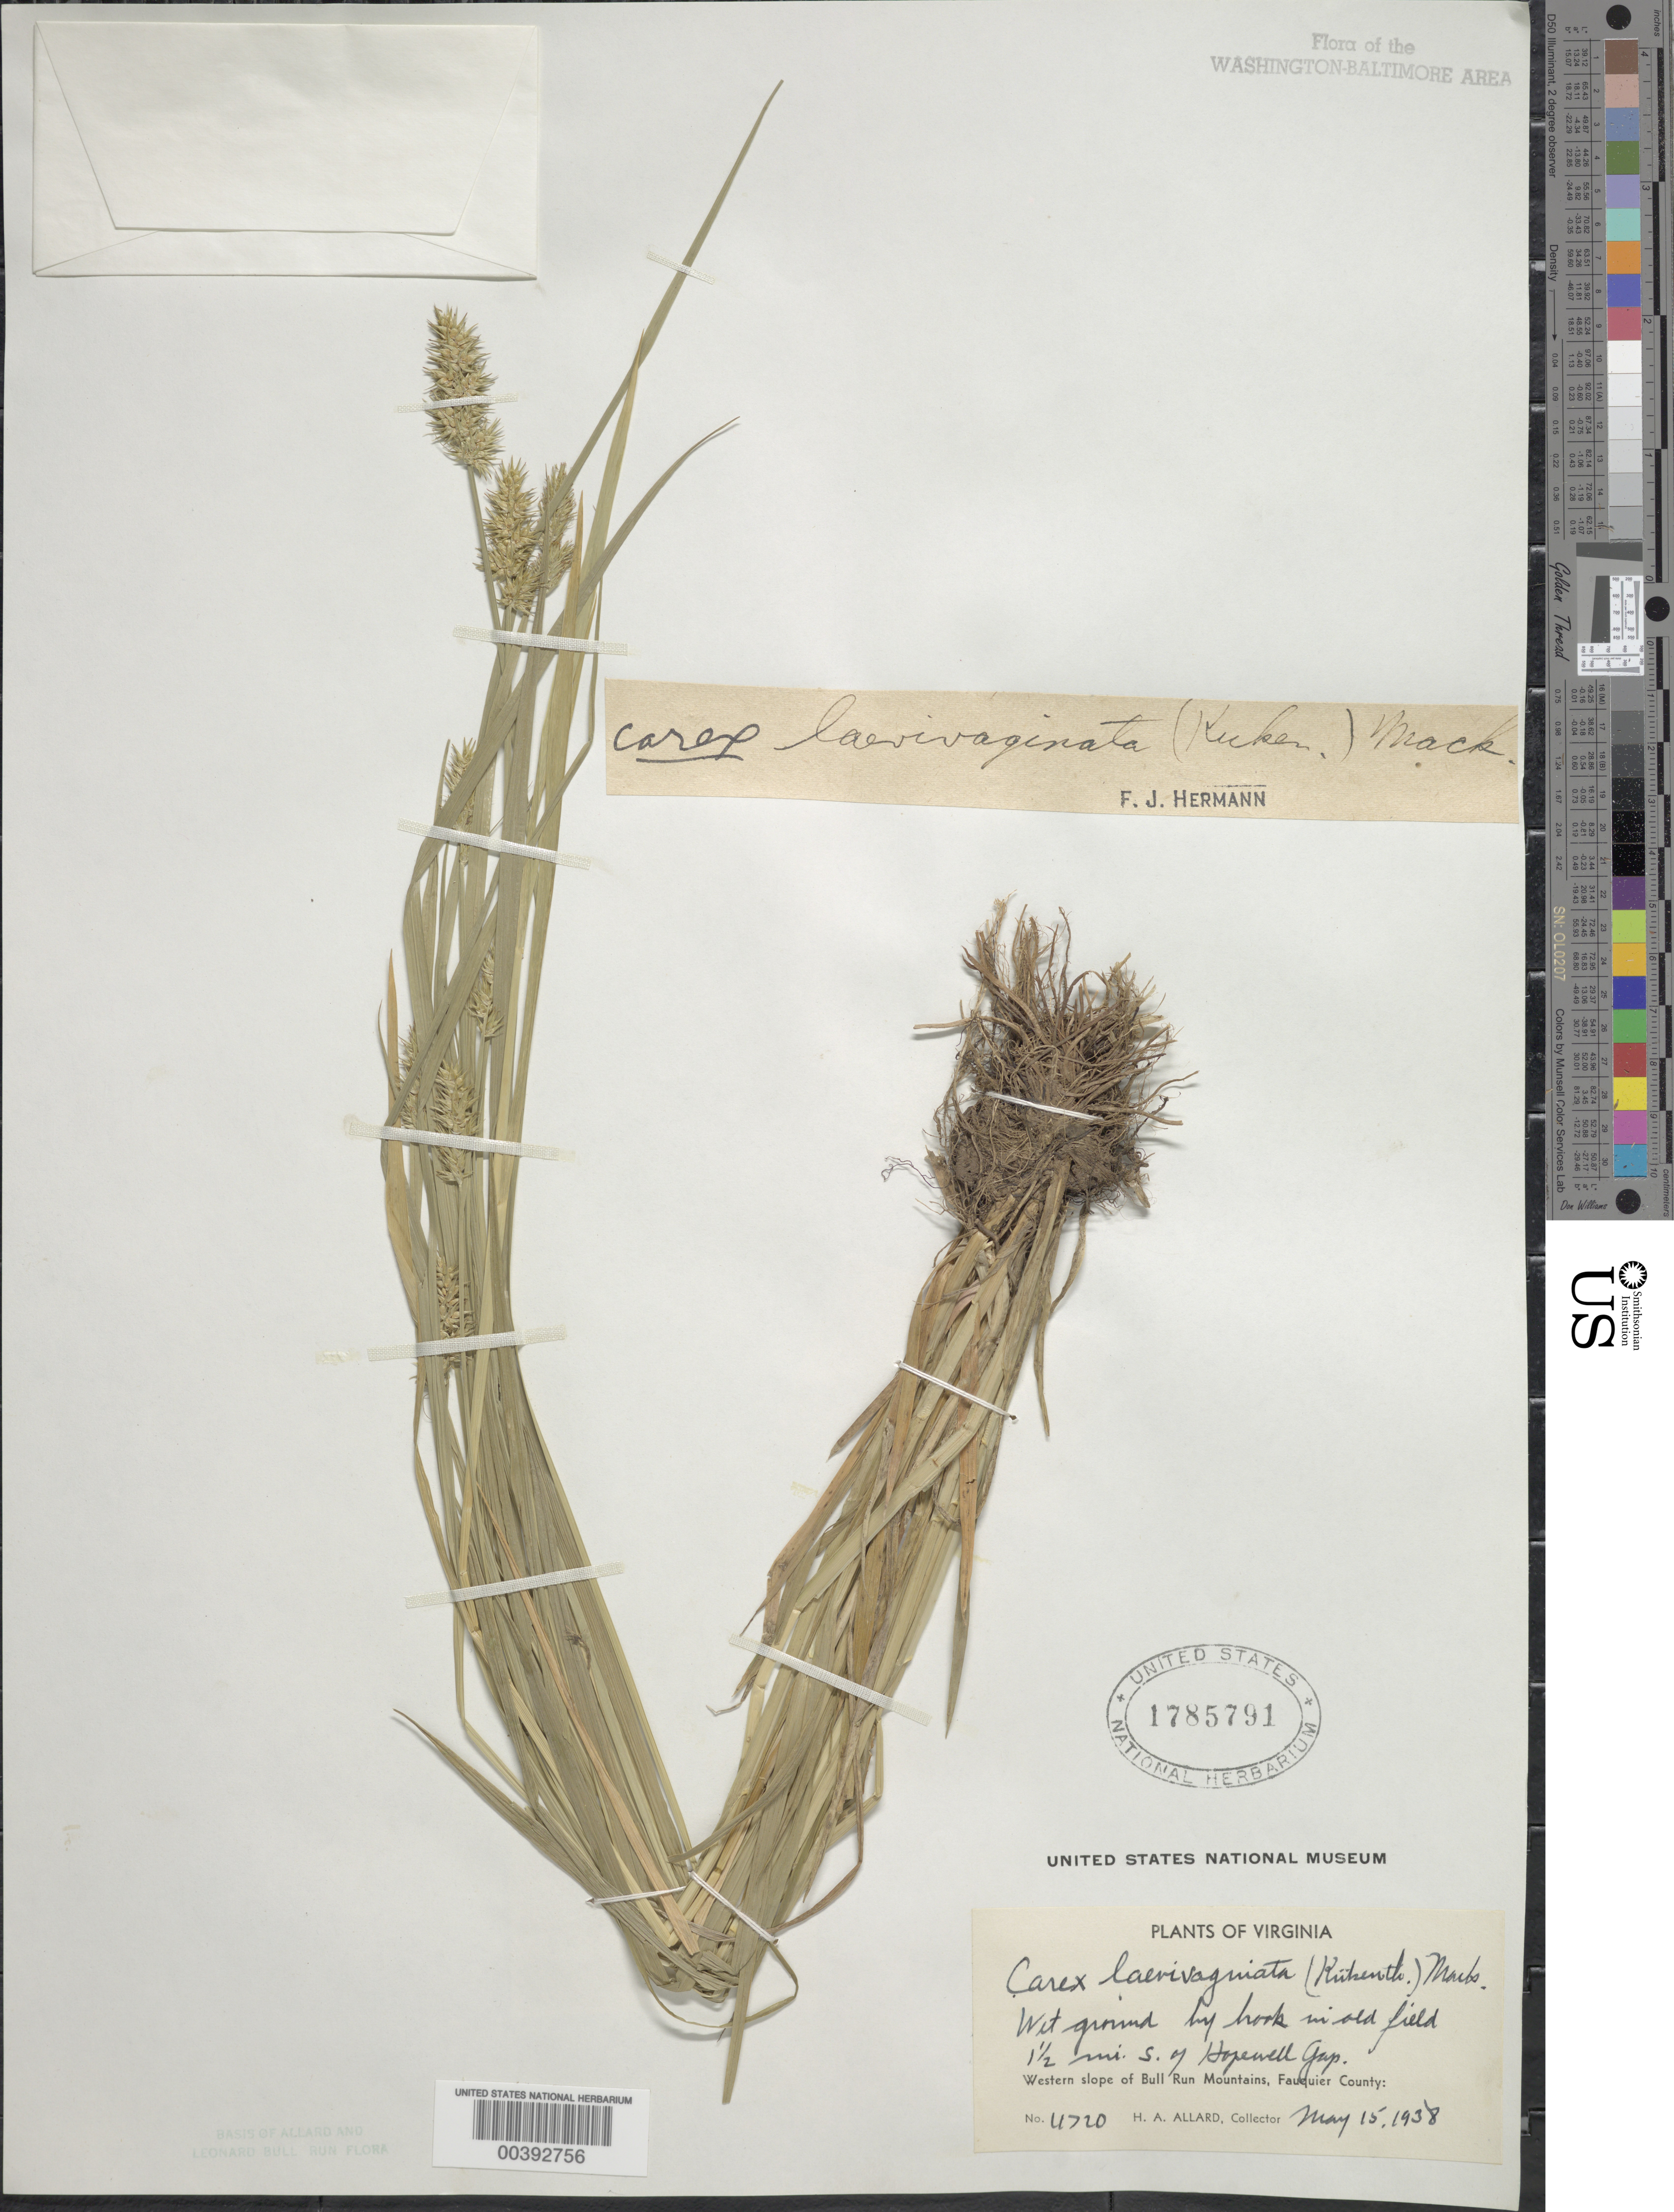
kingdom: Plantae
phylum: Tracheophyta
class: Liliopsida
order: Poales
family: Cyperaceae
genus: Carex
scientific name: Carex laevivaginata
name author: (Kük.) Mack.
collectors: H. A. Allard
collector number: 4720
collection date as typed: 15 May 1938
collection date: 1938-05-15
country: United States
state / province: Virginia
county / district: Fauquier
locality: South of Hopewell Gap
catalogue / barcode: US 1785791